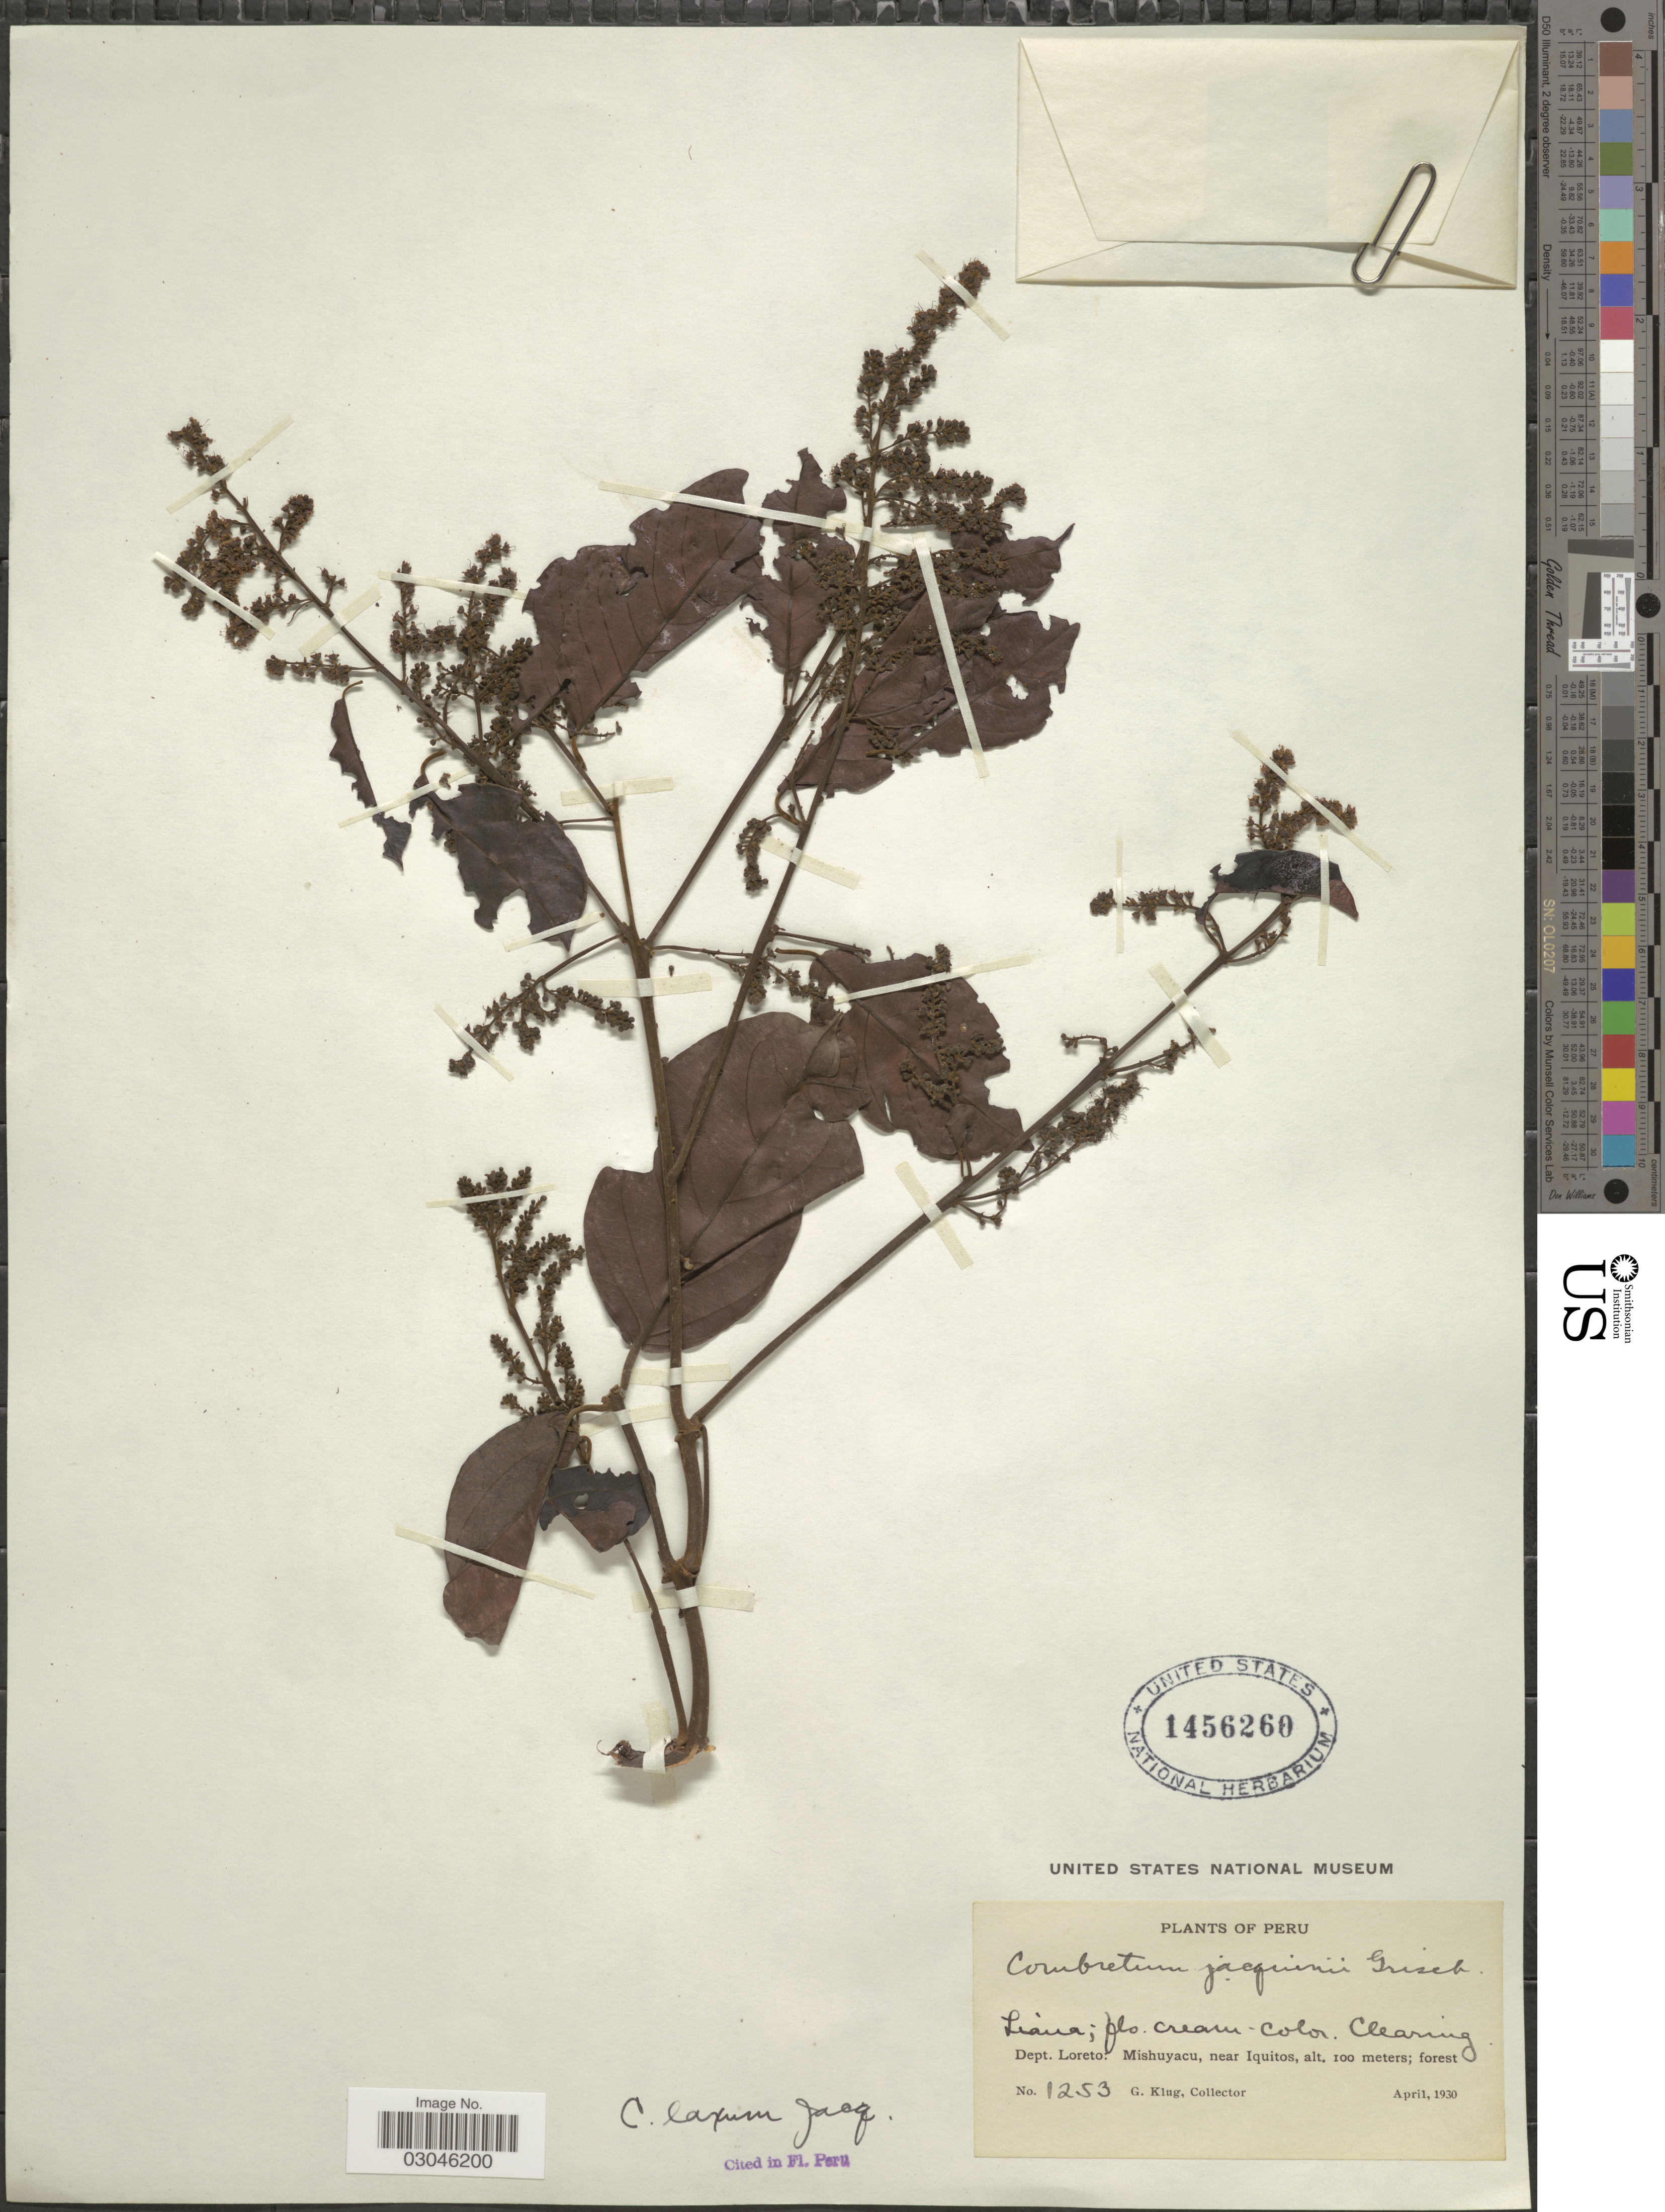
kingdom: Plantae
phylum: Tracheophyta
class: Magnoliopsida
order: Myrtales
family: Combretaceae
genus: Combretum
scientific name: Combretum laxum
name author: Jacq.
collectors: G. Klug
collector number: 1253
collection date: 1930-04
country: Peru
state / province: Loreto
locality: Dept. Loreto: Mishiyacu, near Iquitos.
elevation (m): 100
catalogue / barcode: US 1456260